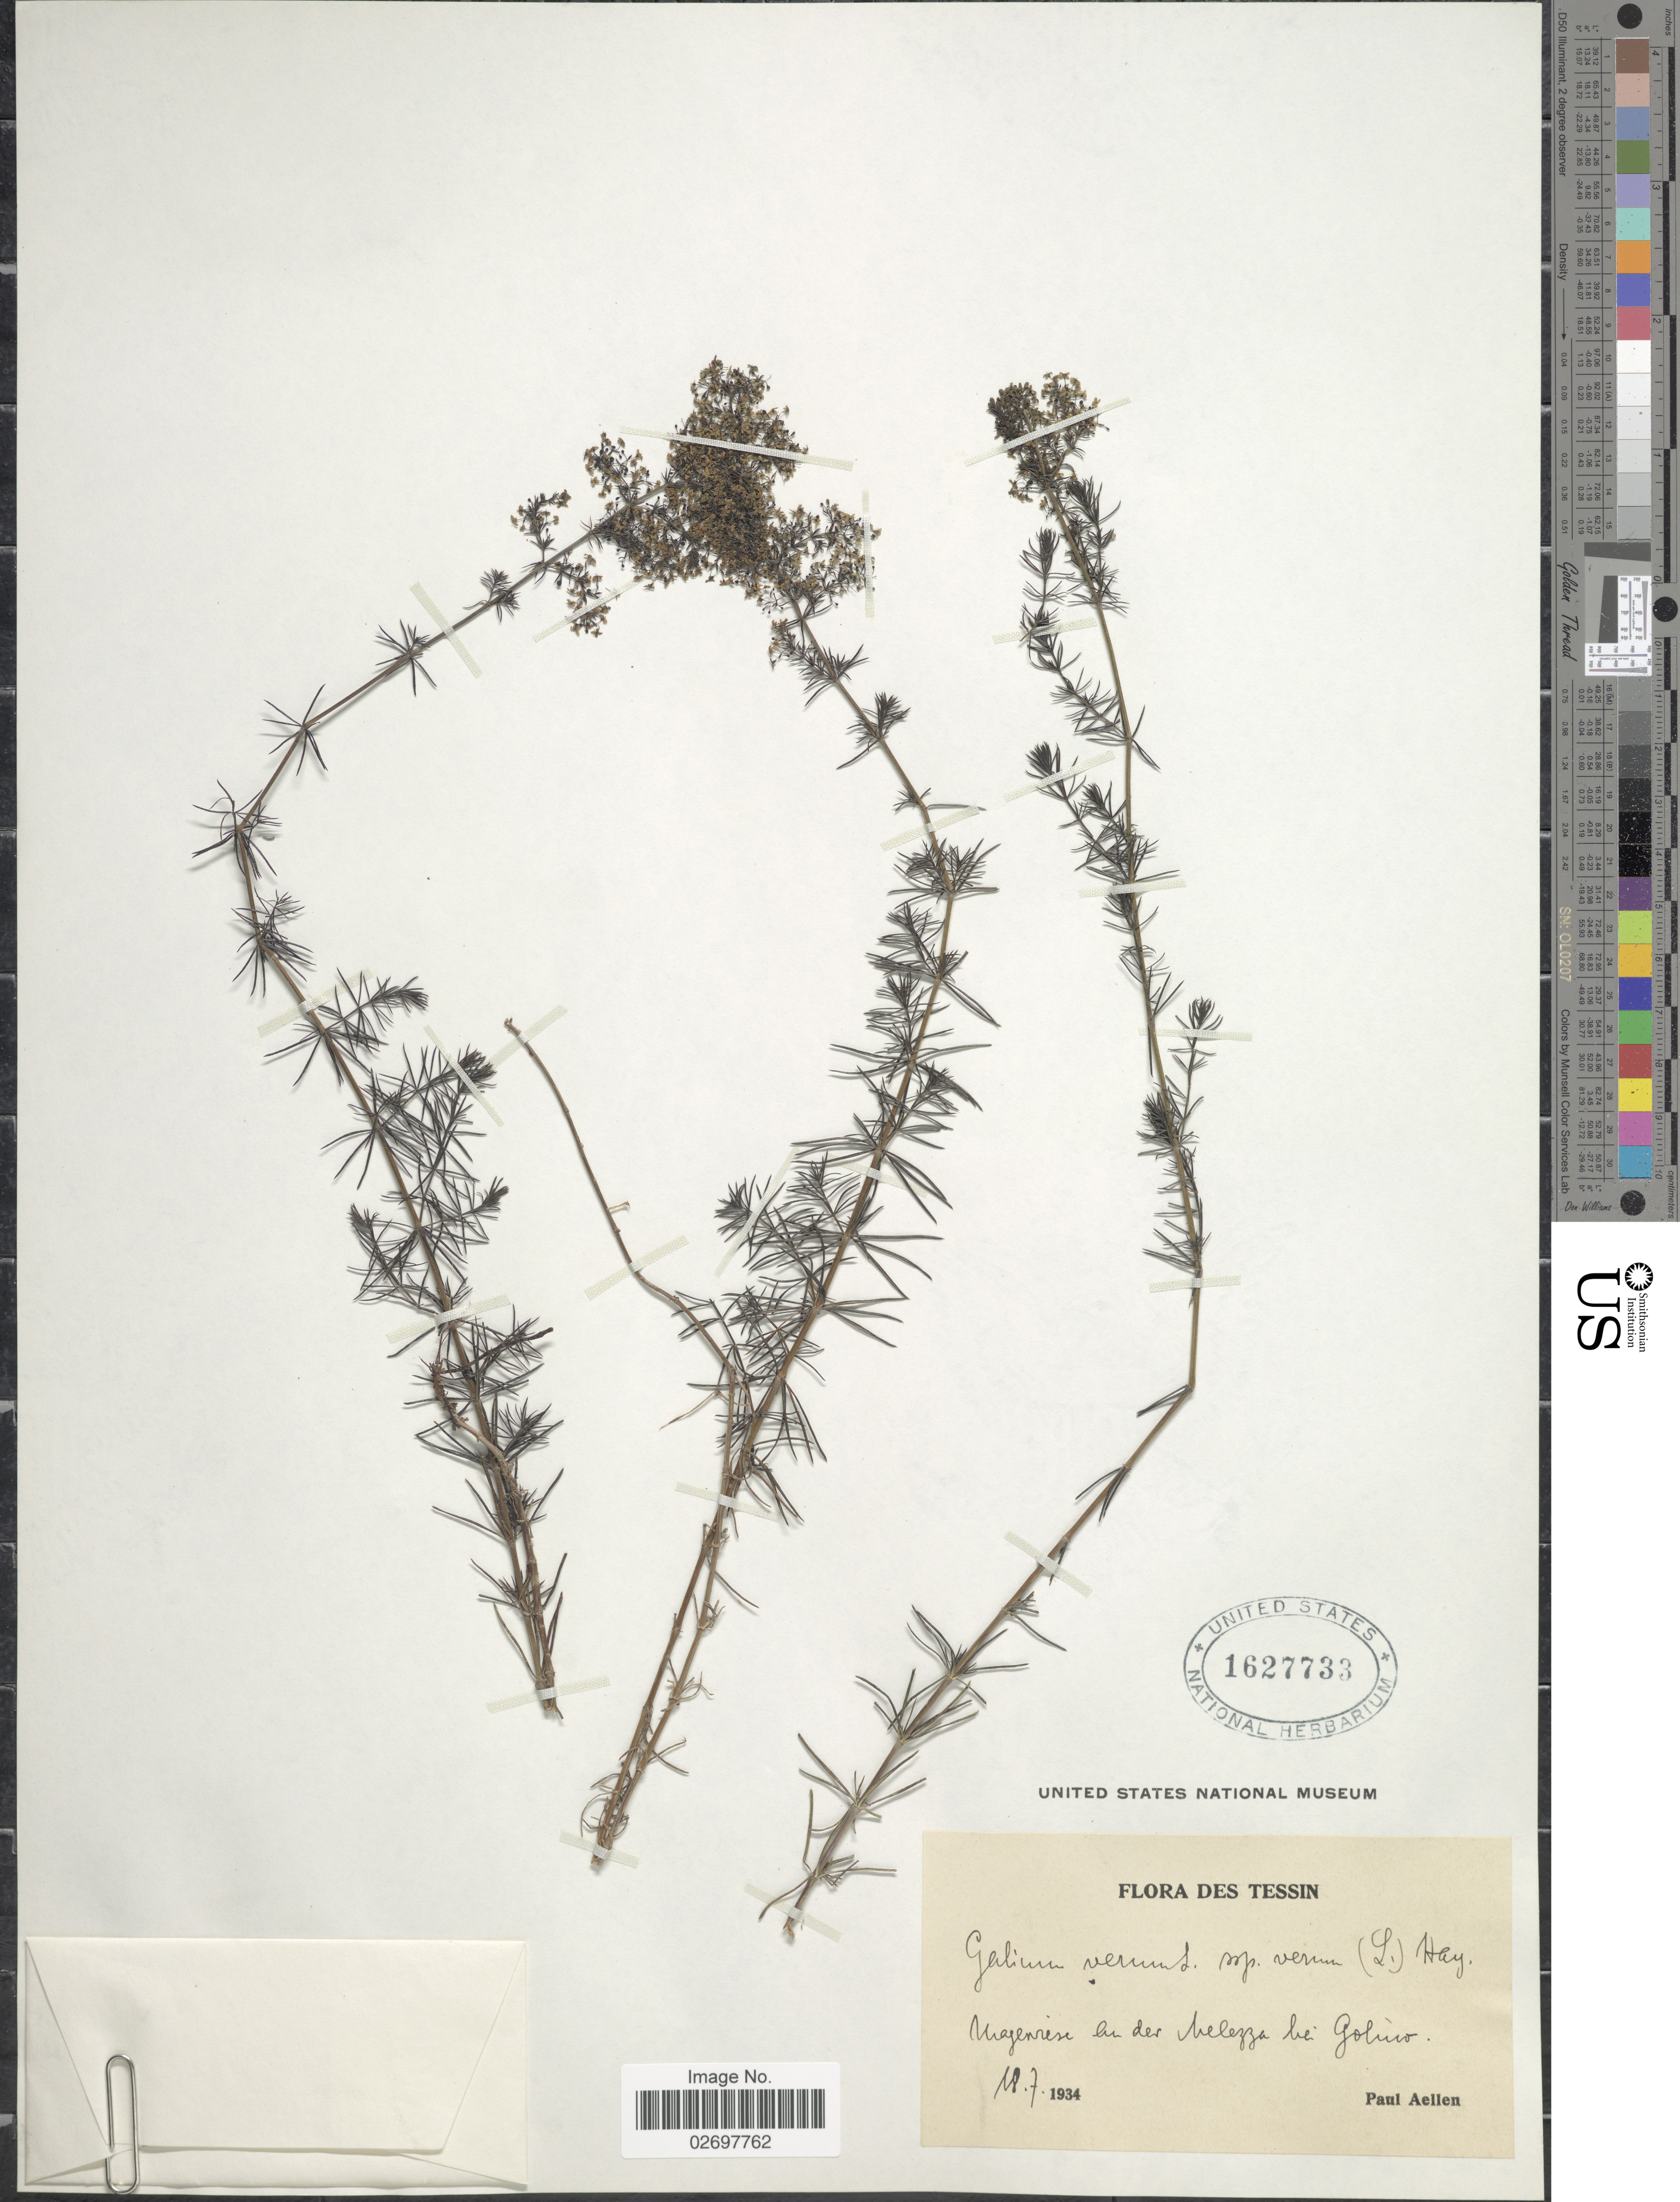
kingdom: Plantae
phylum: Tracheophyta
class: Magnoliopsida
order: Gentianales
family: Rubiaceae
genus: Galium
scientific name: Galium verum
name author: L.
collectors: P. Aellen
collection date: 1934-07-18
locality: Uragerse du der belezza bei Goluio, Des Tessin [interpreted]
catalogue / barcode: US 1627733